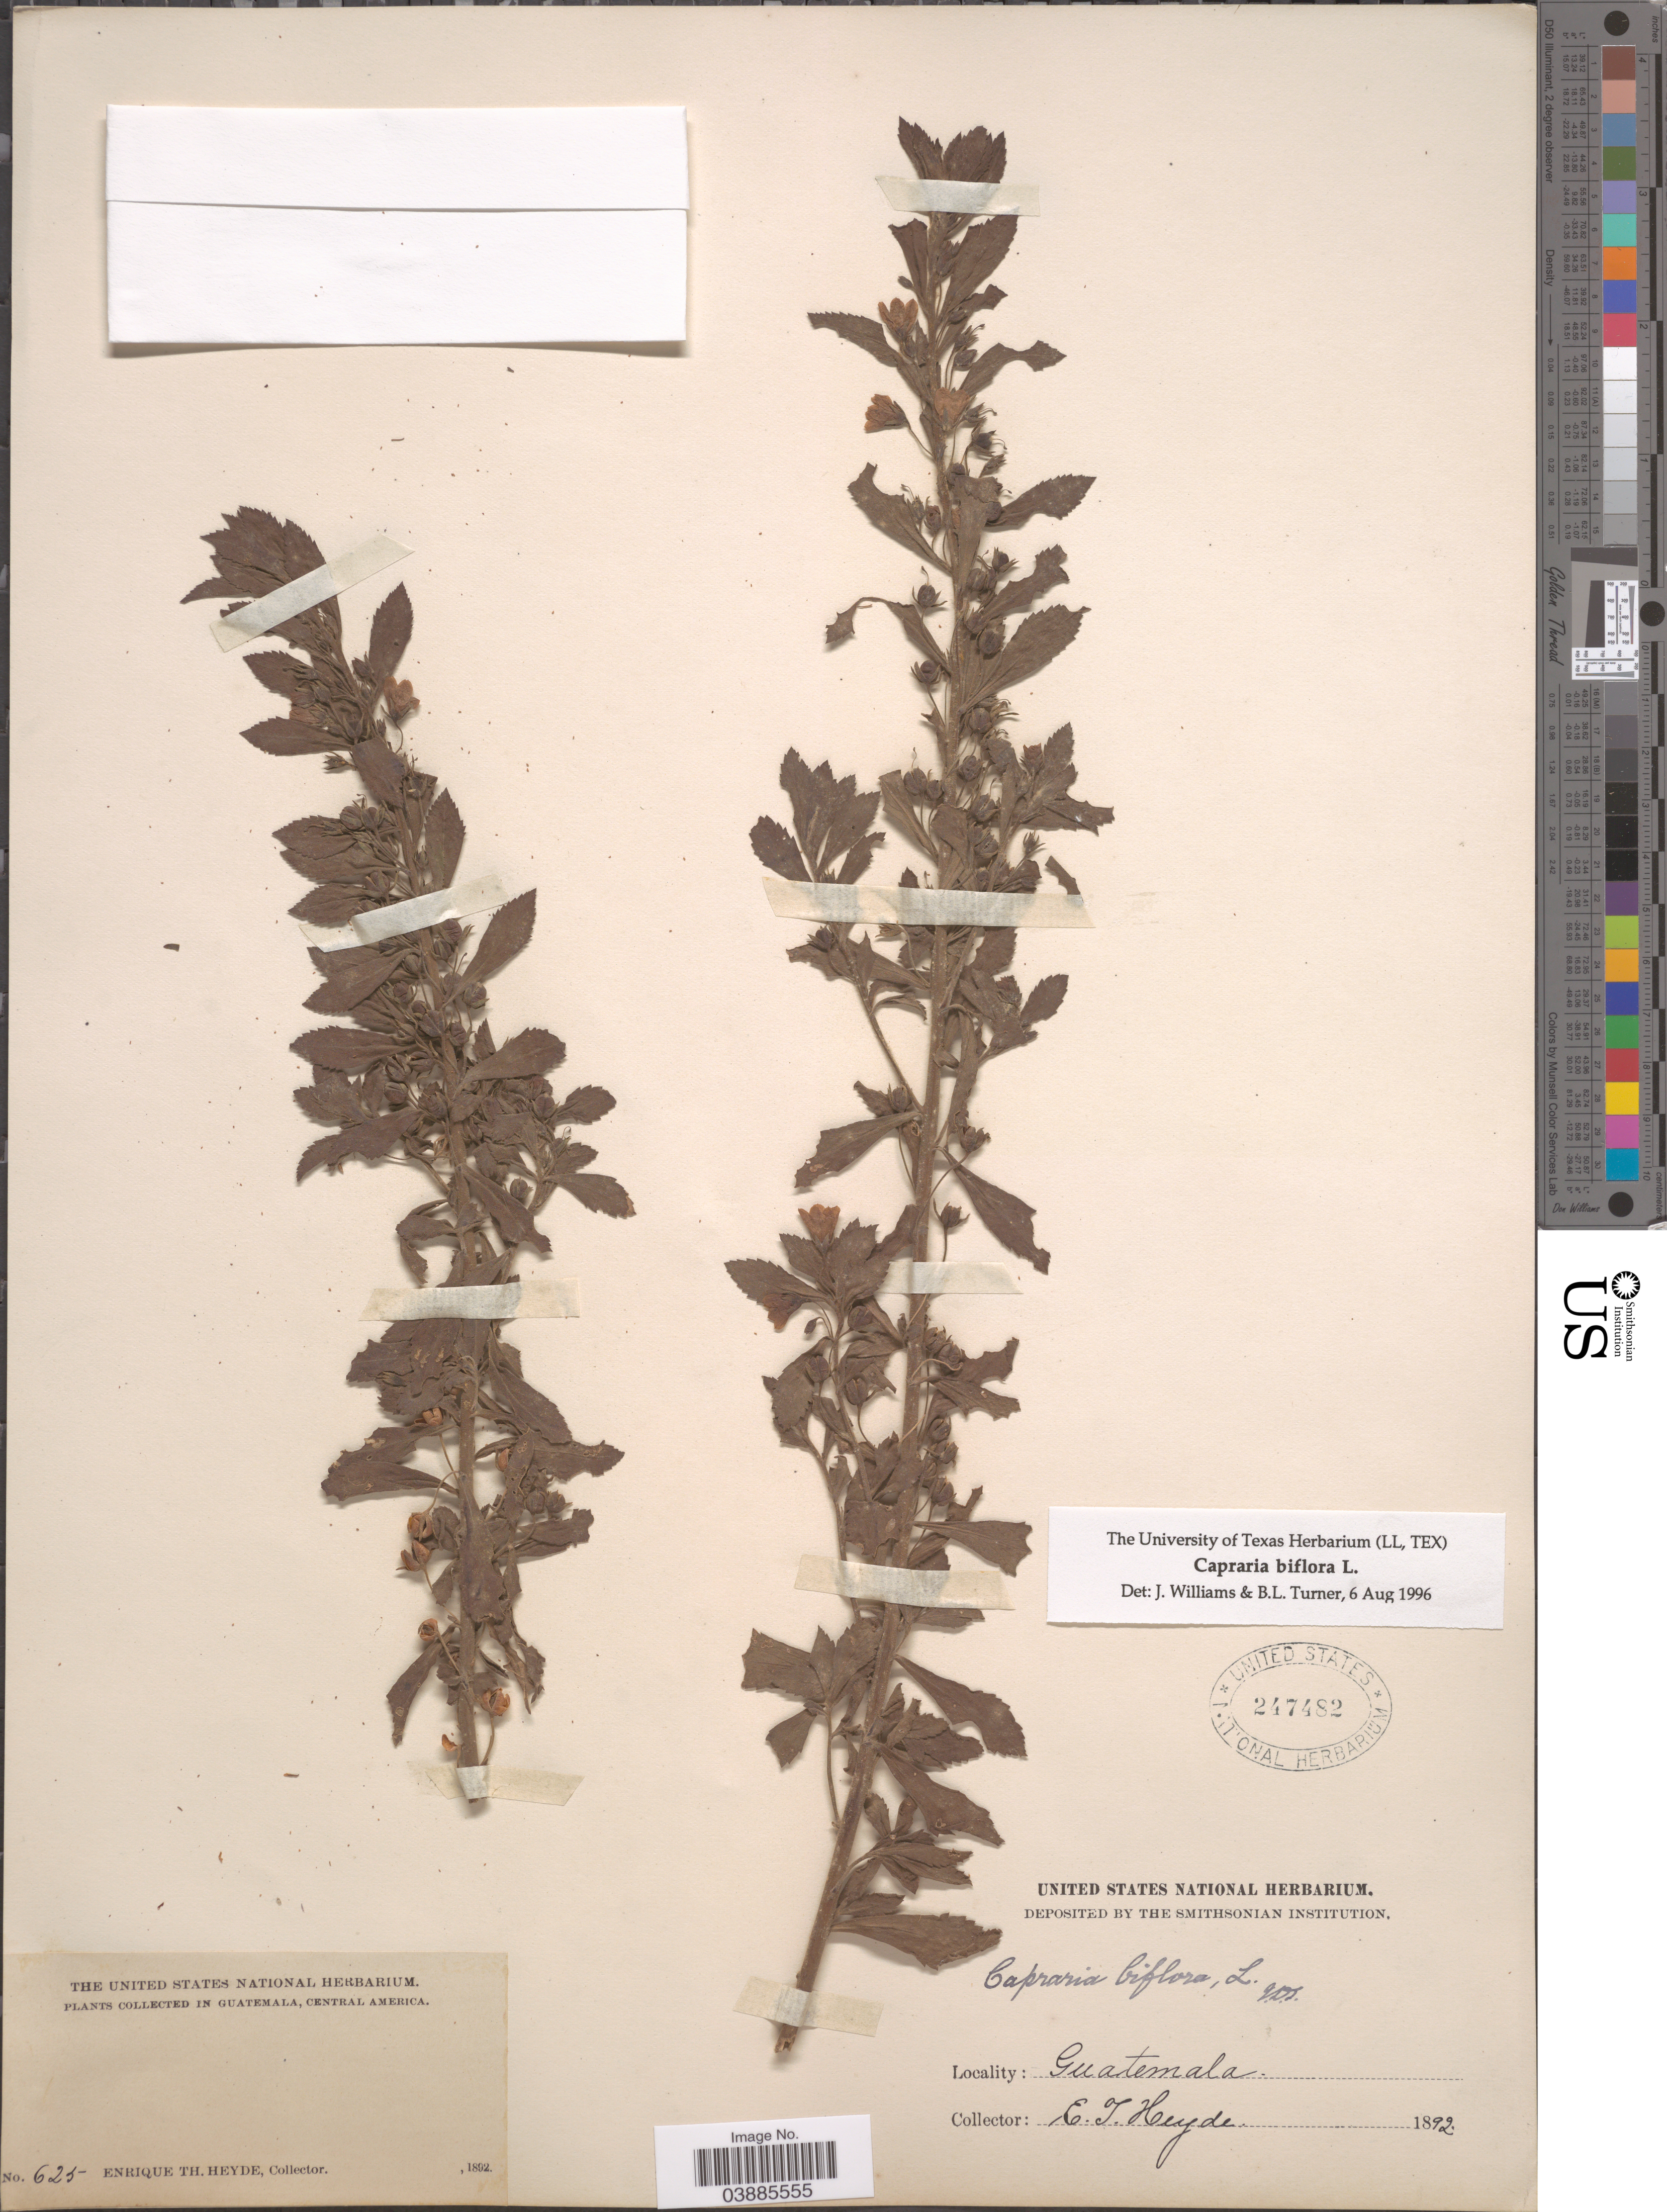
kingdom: Plantae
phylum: Tracheophyta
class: Magnoliopsida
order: Lamiales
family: Scrophulariaceae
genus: Capraria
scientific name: Capraria biflora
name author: L.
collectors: E. T. Heyde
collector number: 625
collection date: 1892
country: Guatemala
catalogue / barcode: US 247482